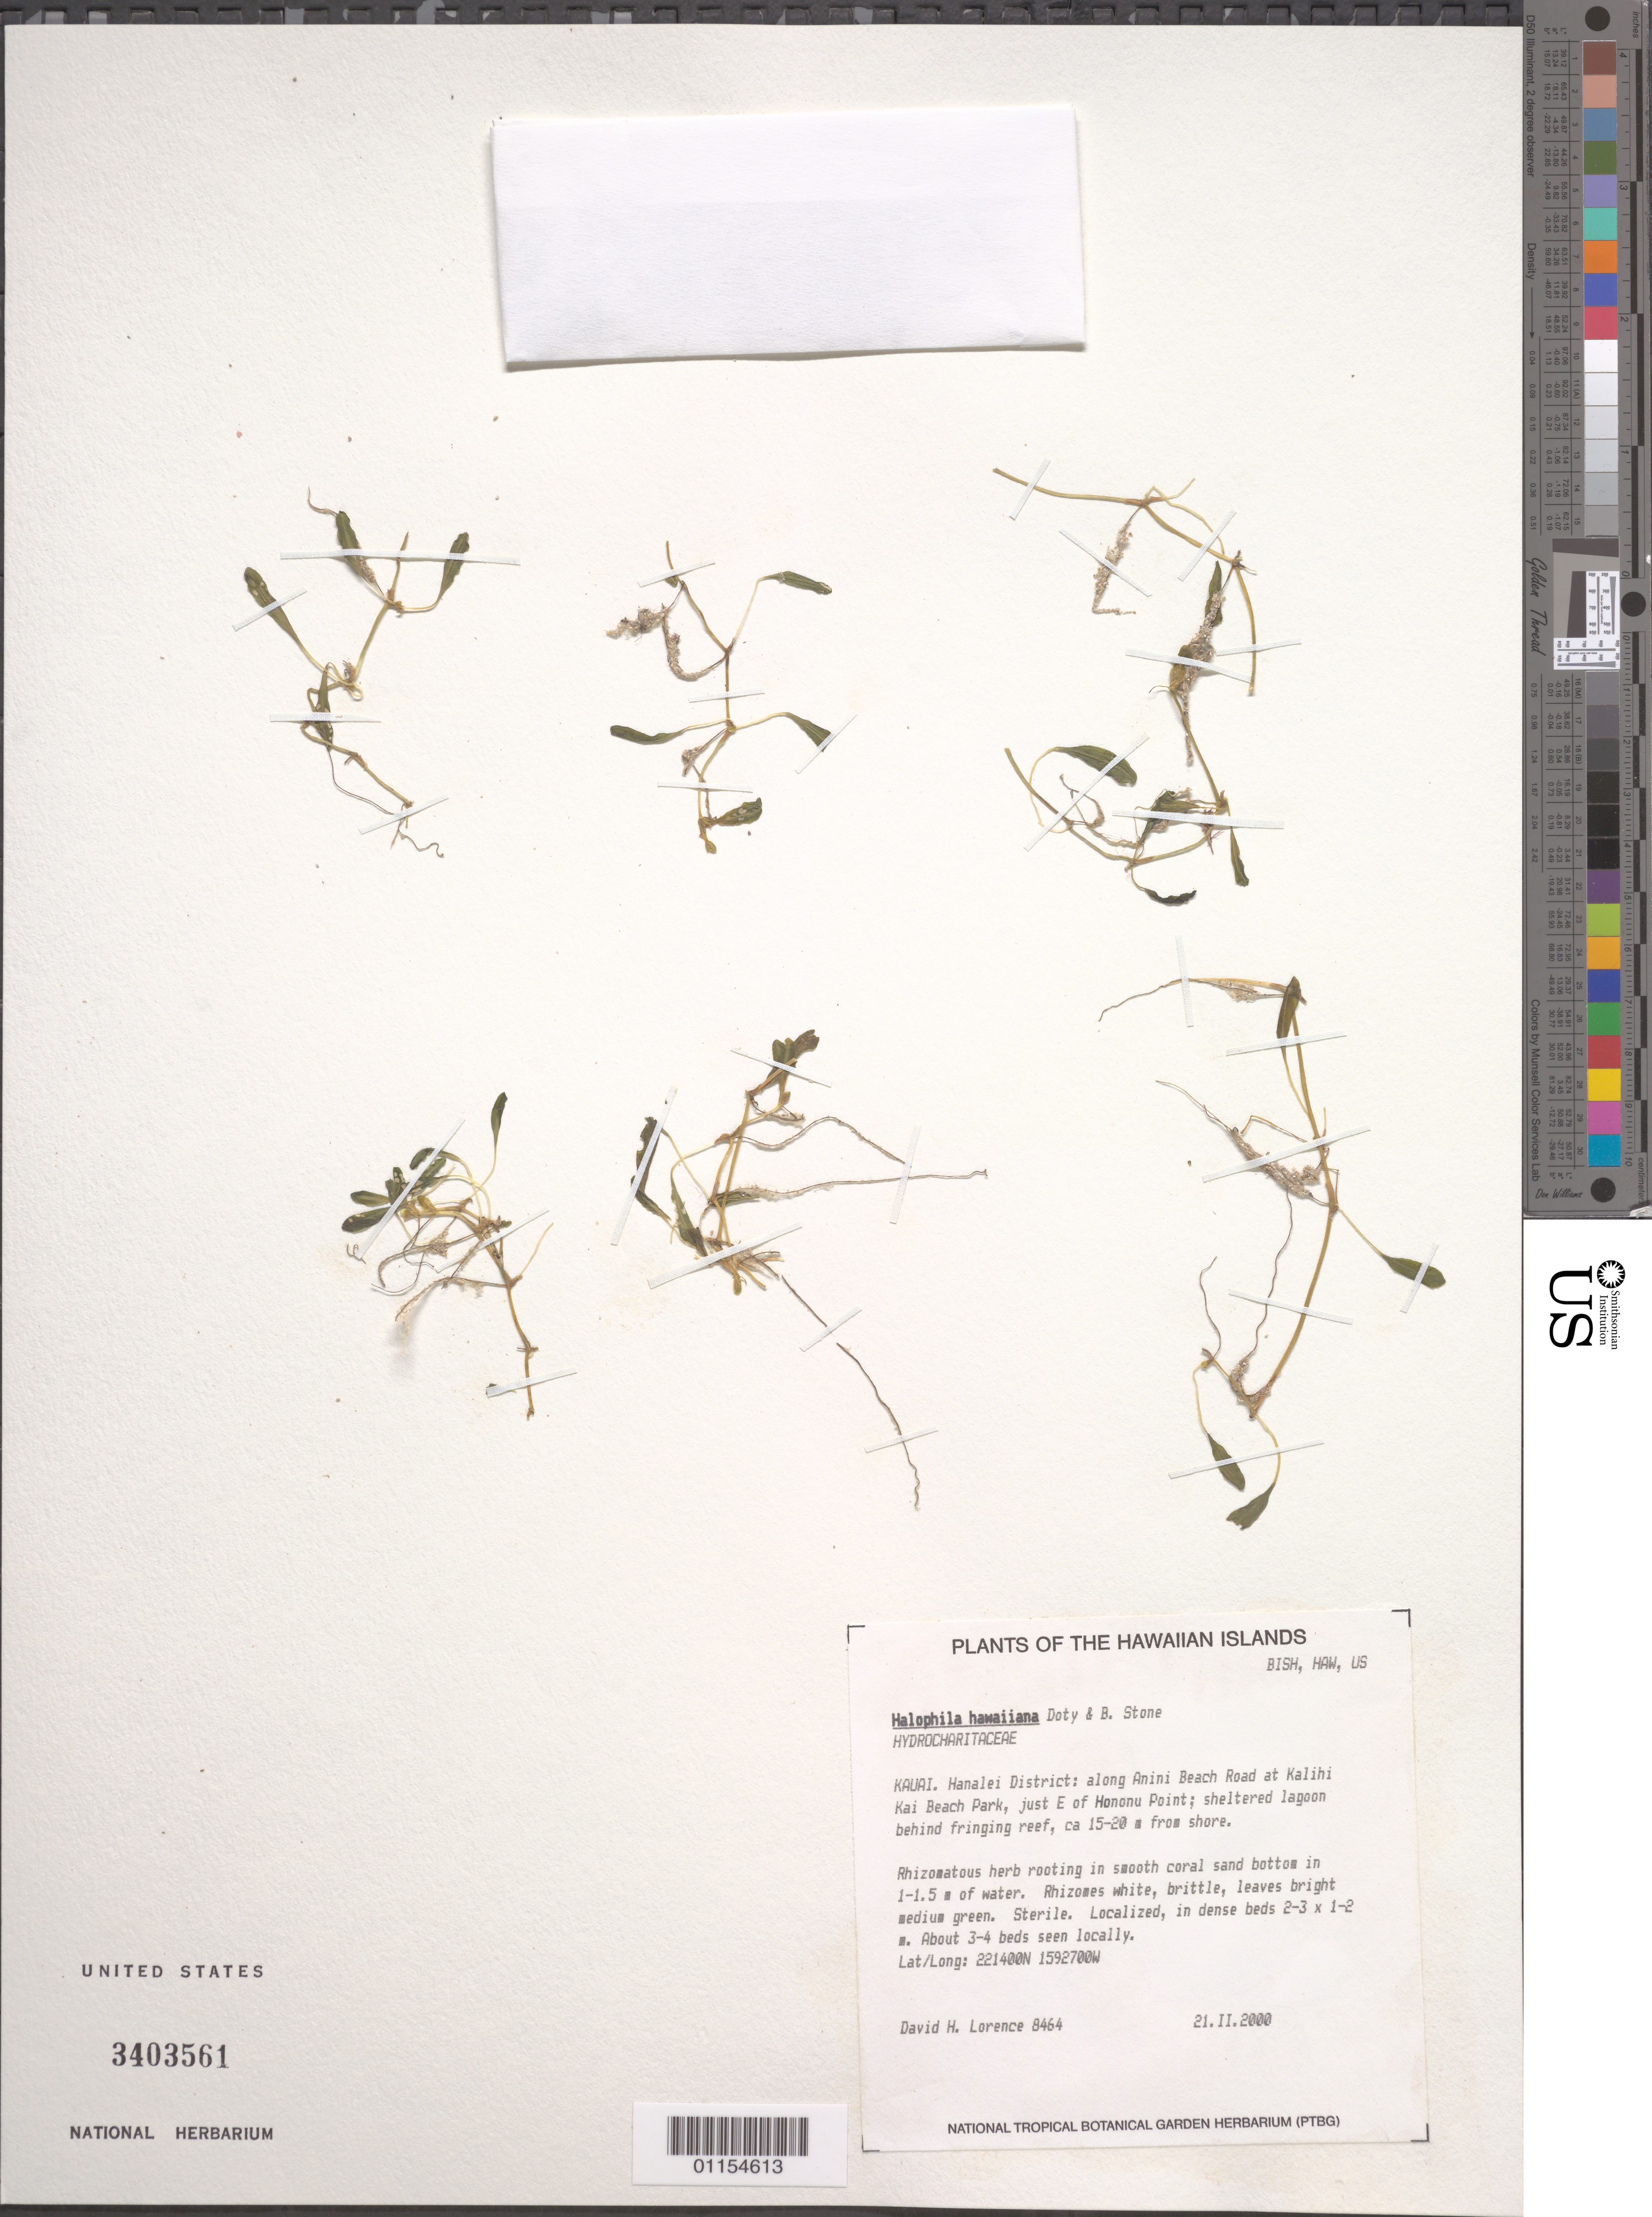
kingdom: Plantae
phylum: Tracheophyta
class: Liliopsida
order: Alismatales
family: Hydrocharitaceae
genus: Halophila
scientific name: Halophila hawaiiana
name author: Doty & B.C. Stone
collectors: D. Lorence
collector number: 8464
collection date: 2000-02-21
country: United States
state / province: Hawaii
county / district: Kaui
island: Kaua'i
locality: Hanalei district, along Anini Beach Road at Kalihi Kai Beach Park, just E of Hononu Point, sheltered lagoon behind fringing reef, ca. 15-20 m from shore.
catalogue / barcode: US 3403561